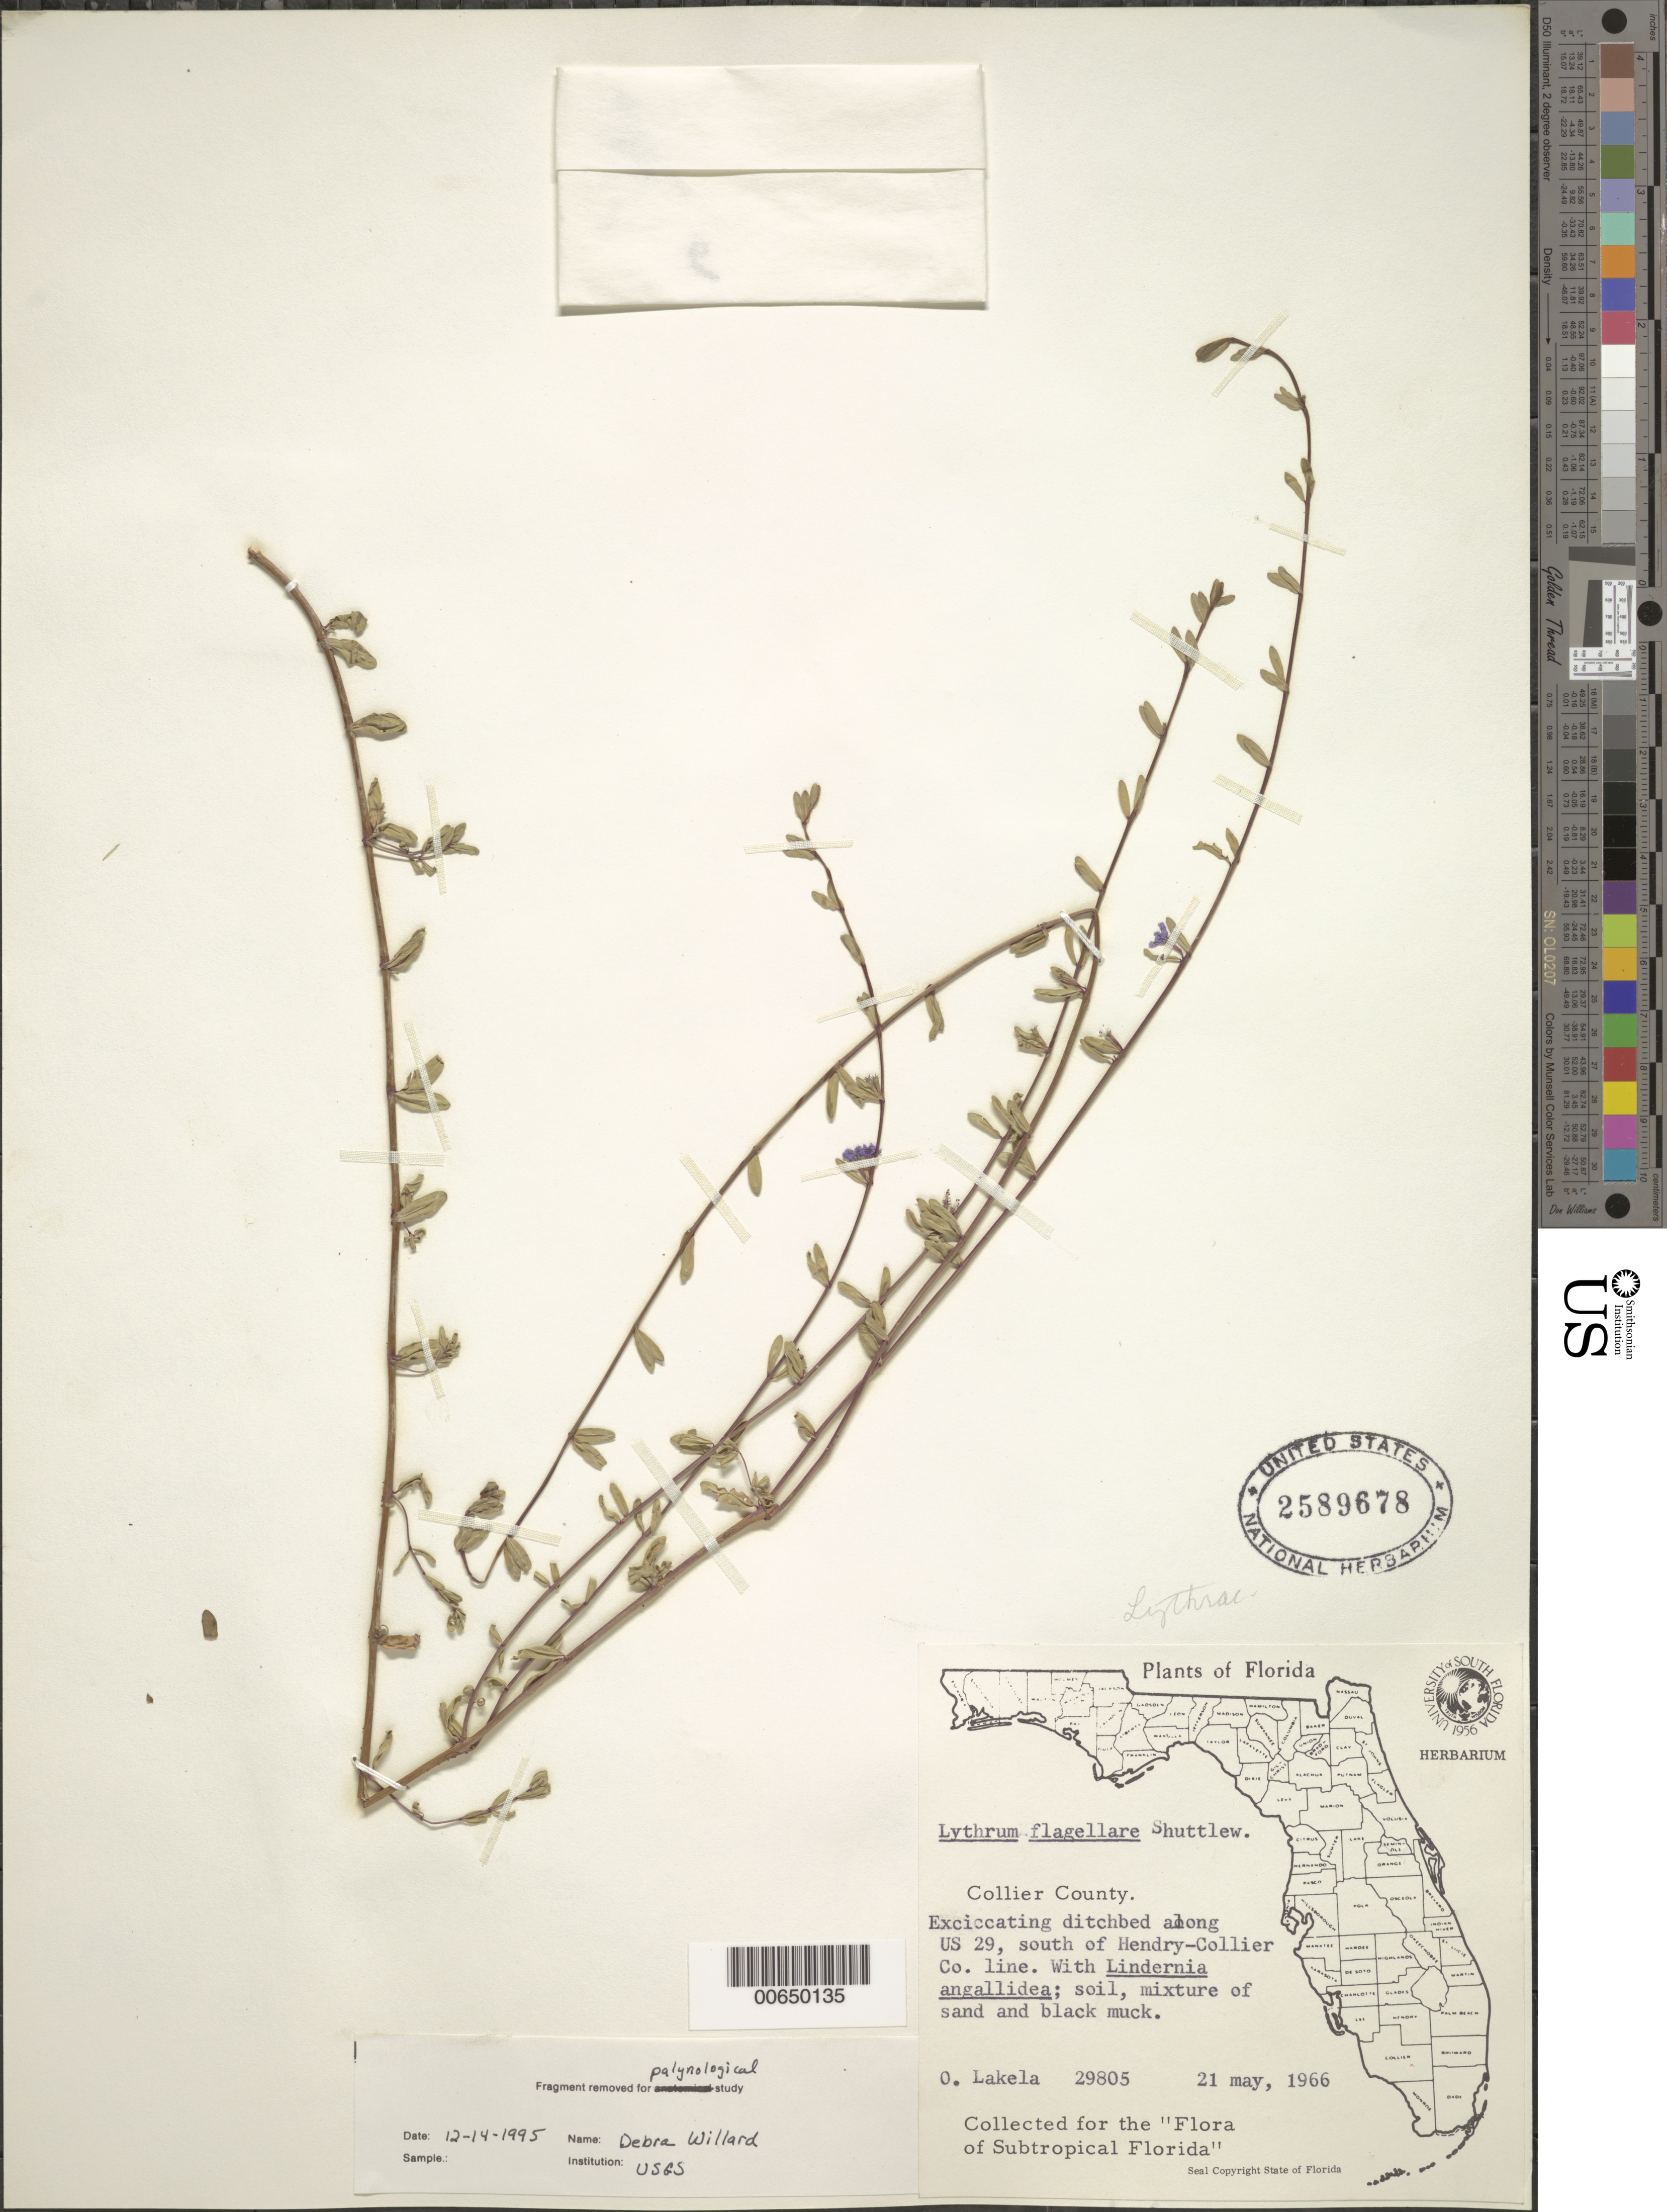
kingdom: Plantae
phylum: Tracheophyta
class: Magnoliopsida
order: Myrtales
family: Lythraceae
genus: Lythrum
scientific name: Lythrum flagellare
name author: Shuttlew. ex Chapm.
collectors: O. K. Lakela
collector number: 29805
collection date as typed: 21 May 1966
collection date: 1966-05-21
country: United States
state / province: Florida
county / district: Collier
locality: Along US 29, S of Hendry - Collier Co. line.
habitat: Exciccating ditchbed.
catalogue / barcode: US 2589678